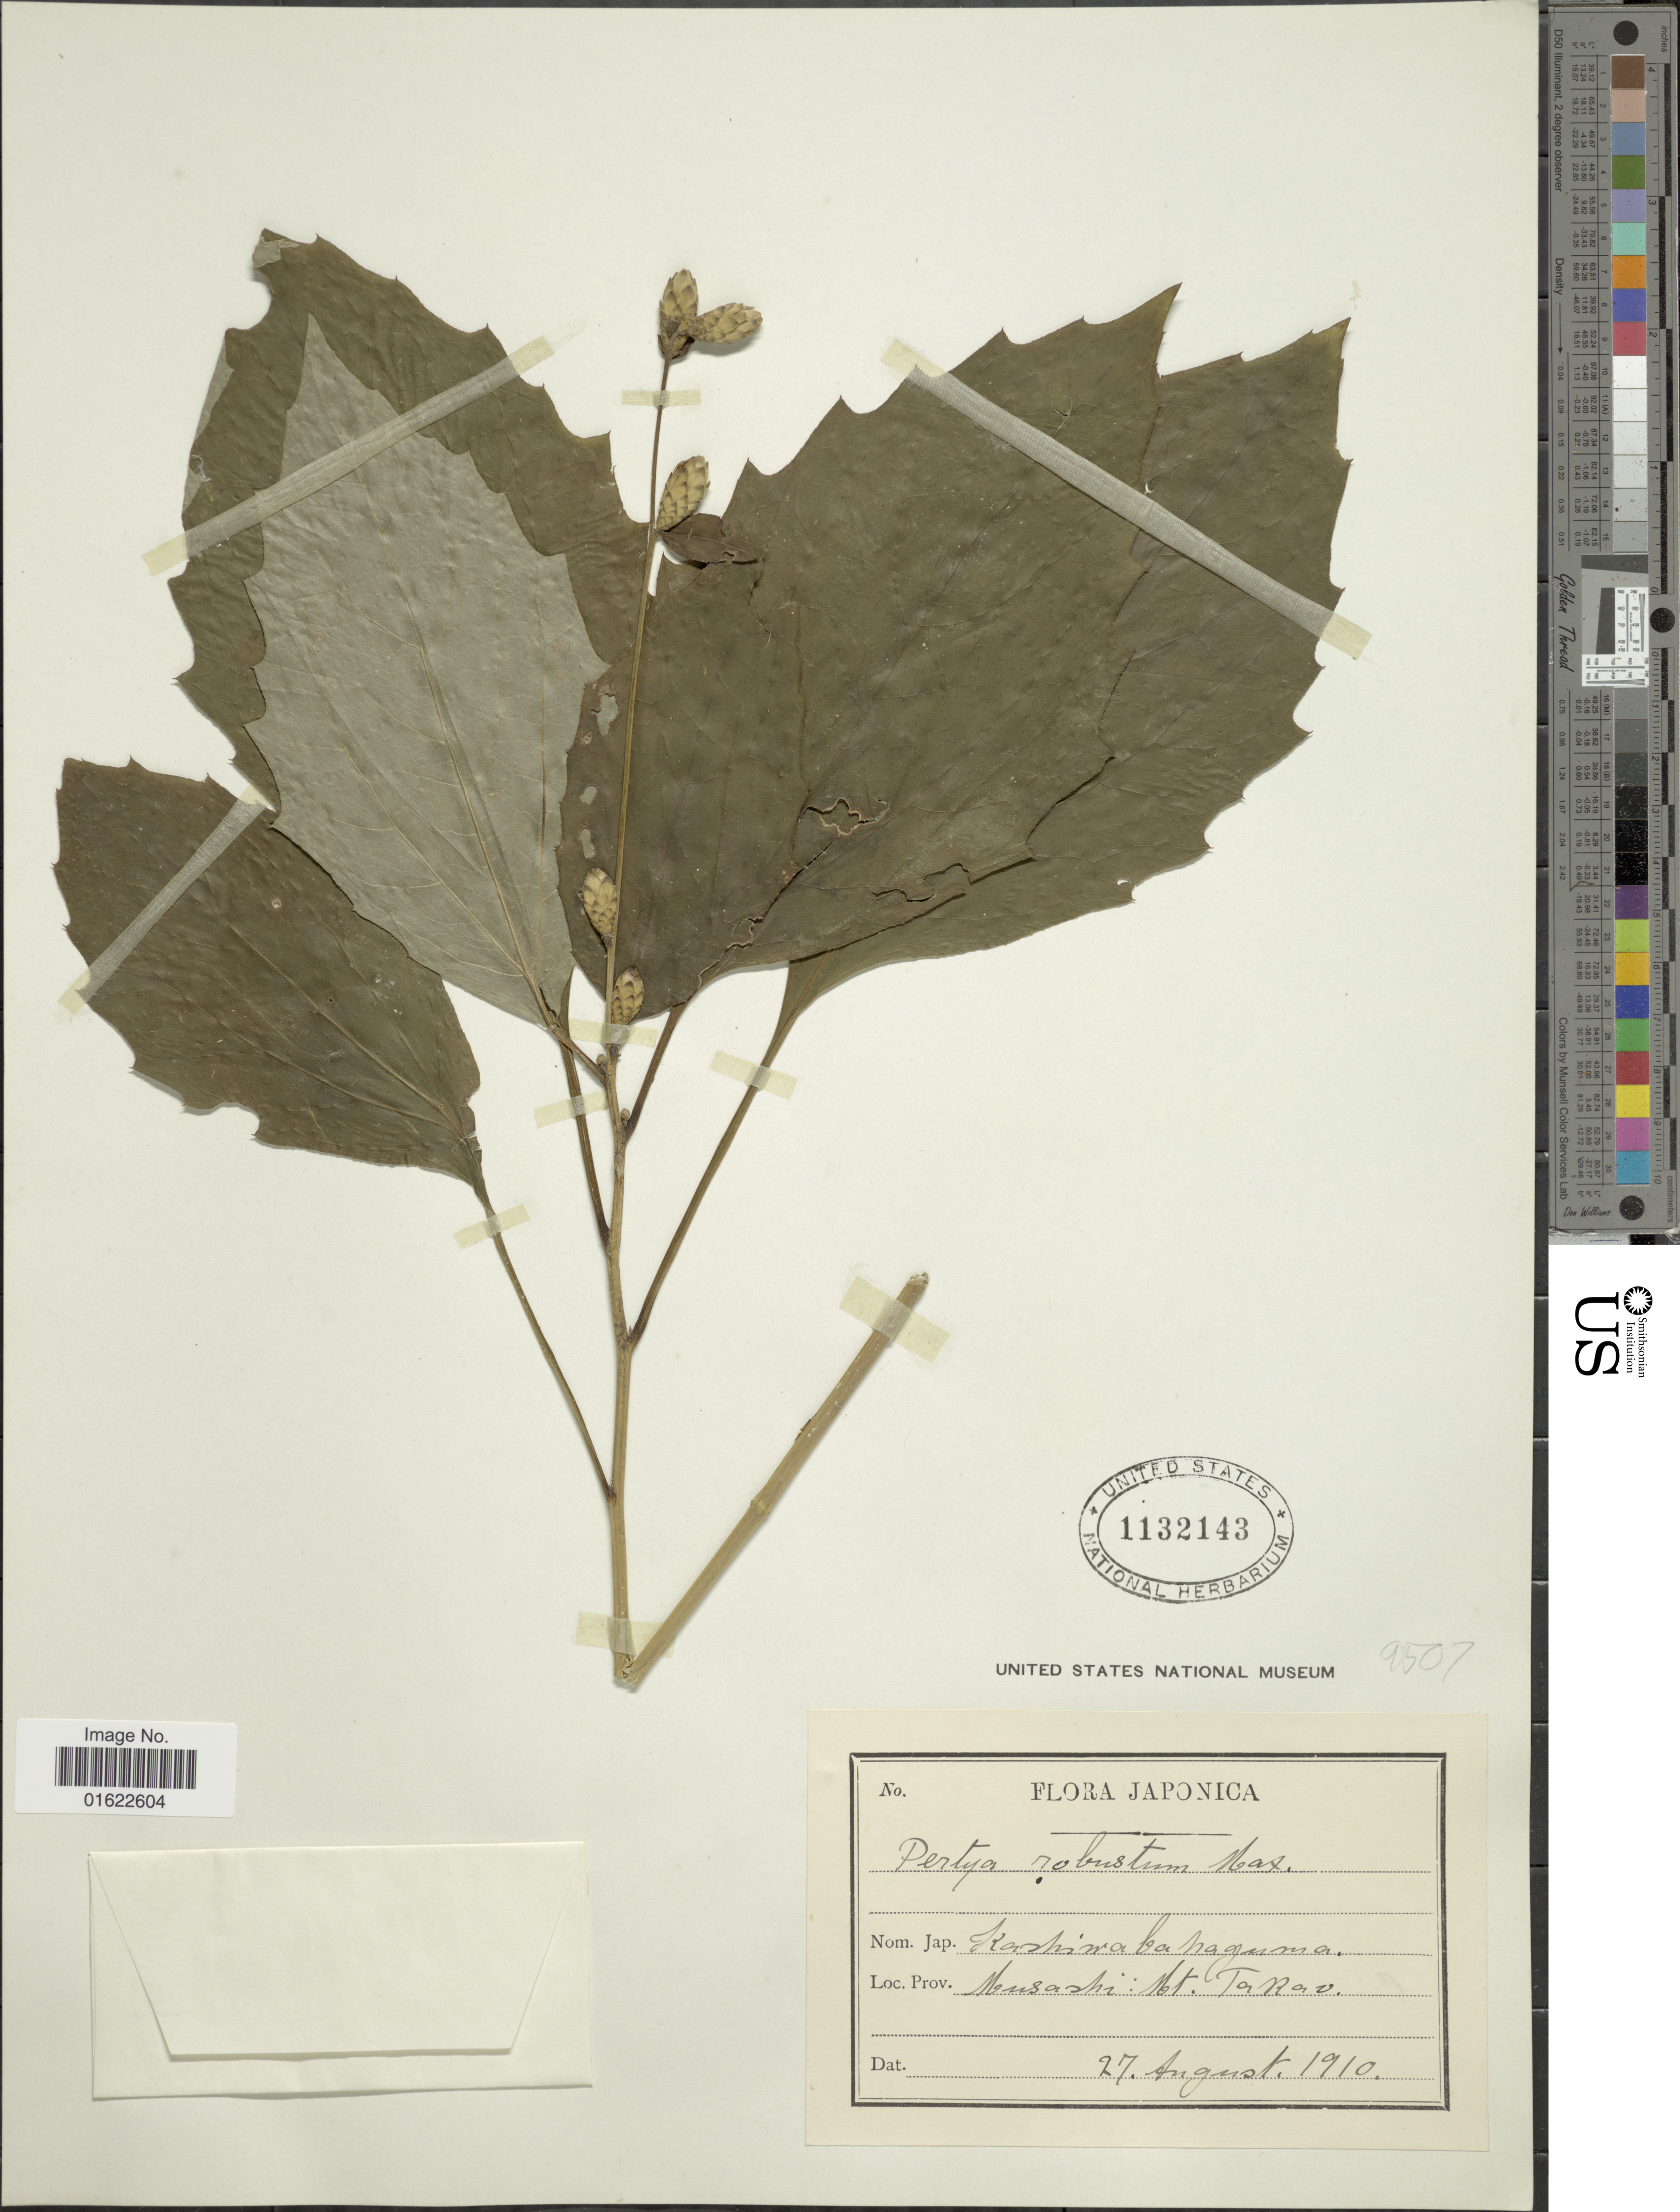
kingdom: Plantae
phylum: Tracheophyta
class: Magnoliopsida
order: Asterales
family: Asteraceae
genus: Macroclinidium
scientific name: Macroclinidium robustum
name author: Maxim.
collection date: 1910-08-27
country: Japan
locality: Japonica, Musashi: Mt. Ta Rao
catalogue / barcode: US 1132143